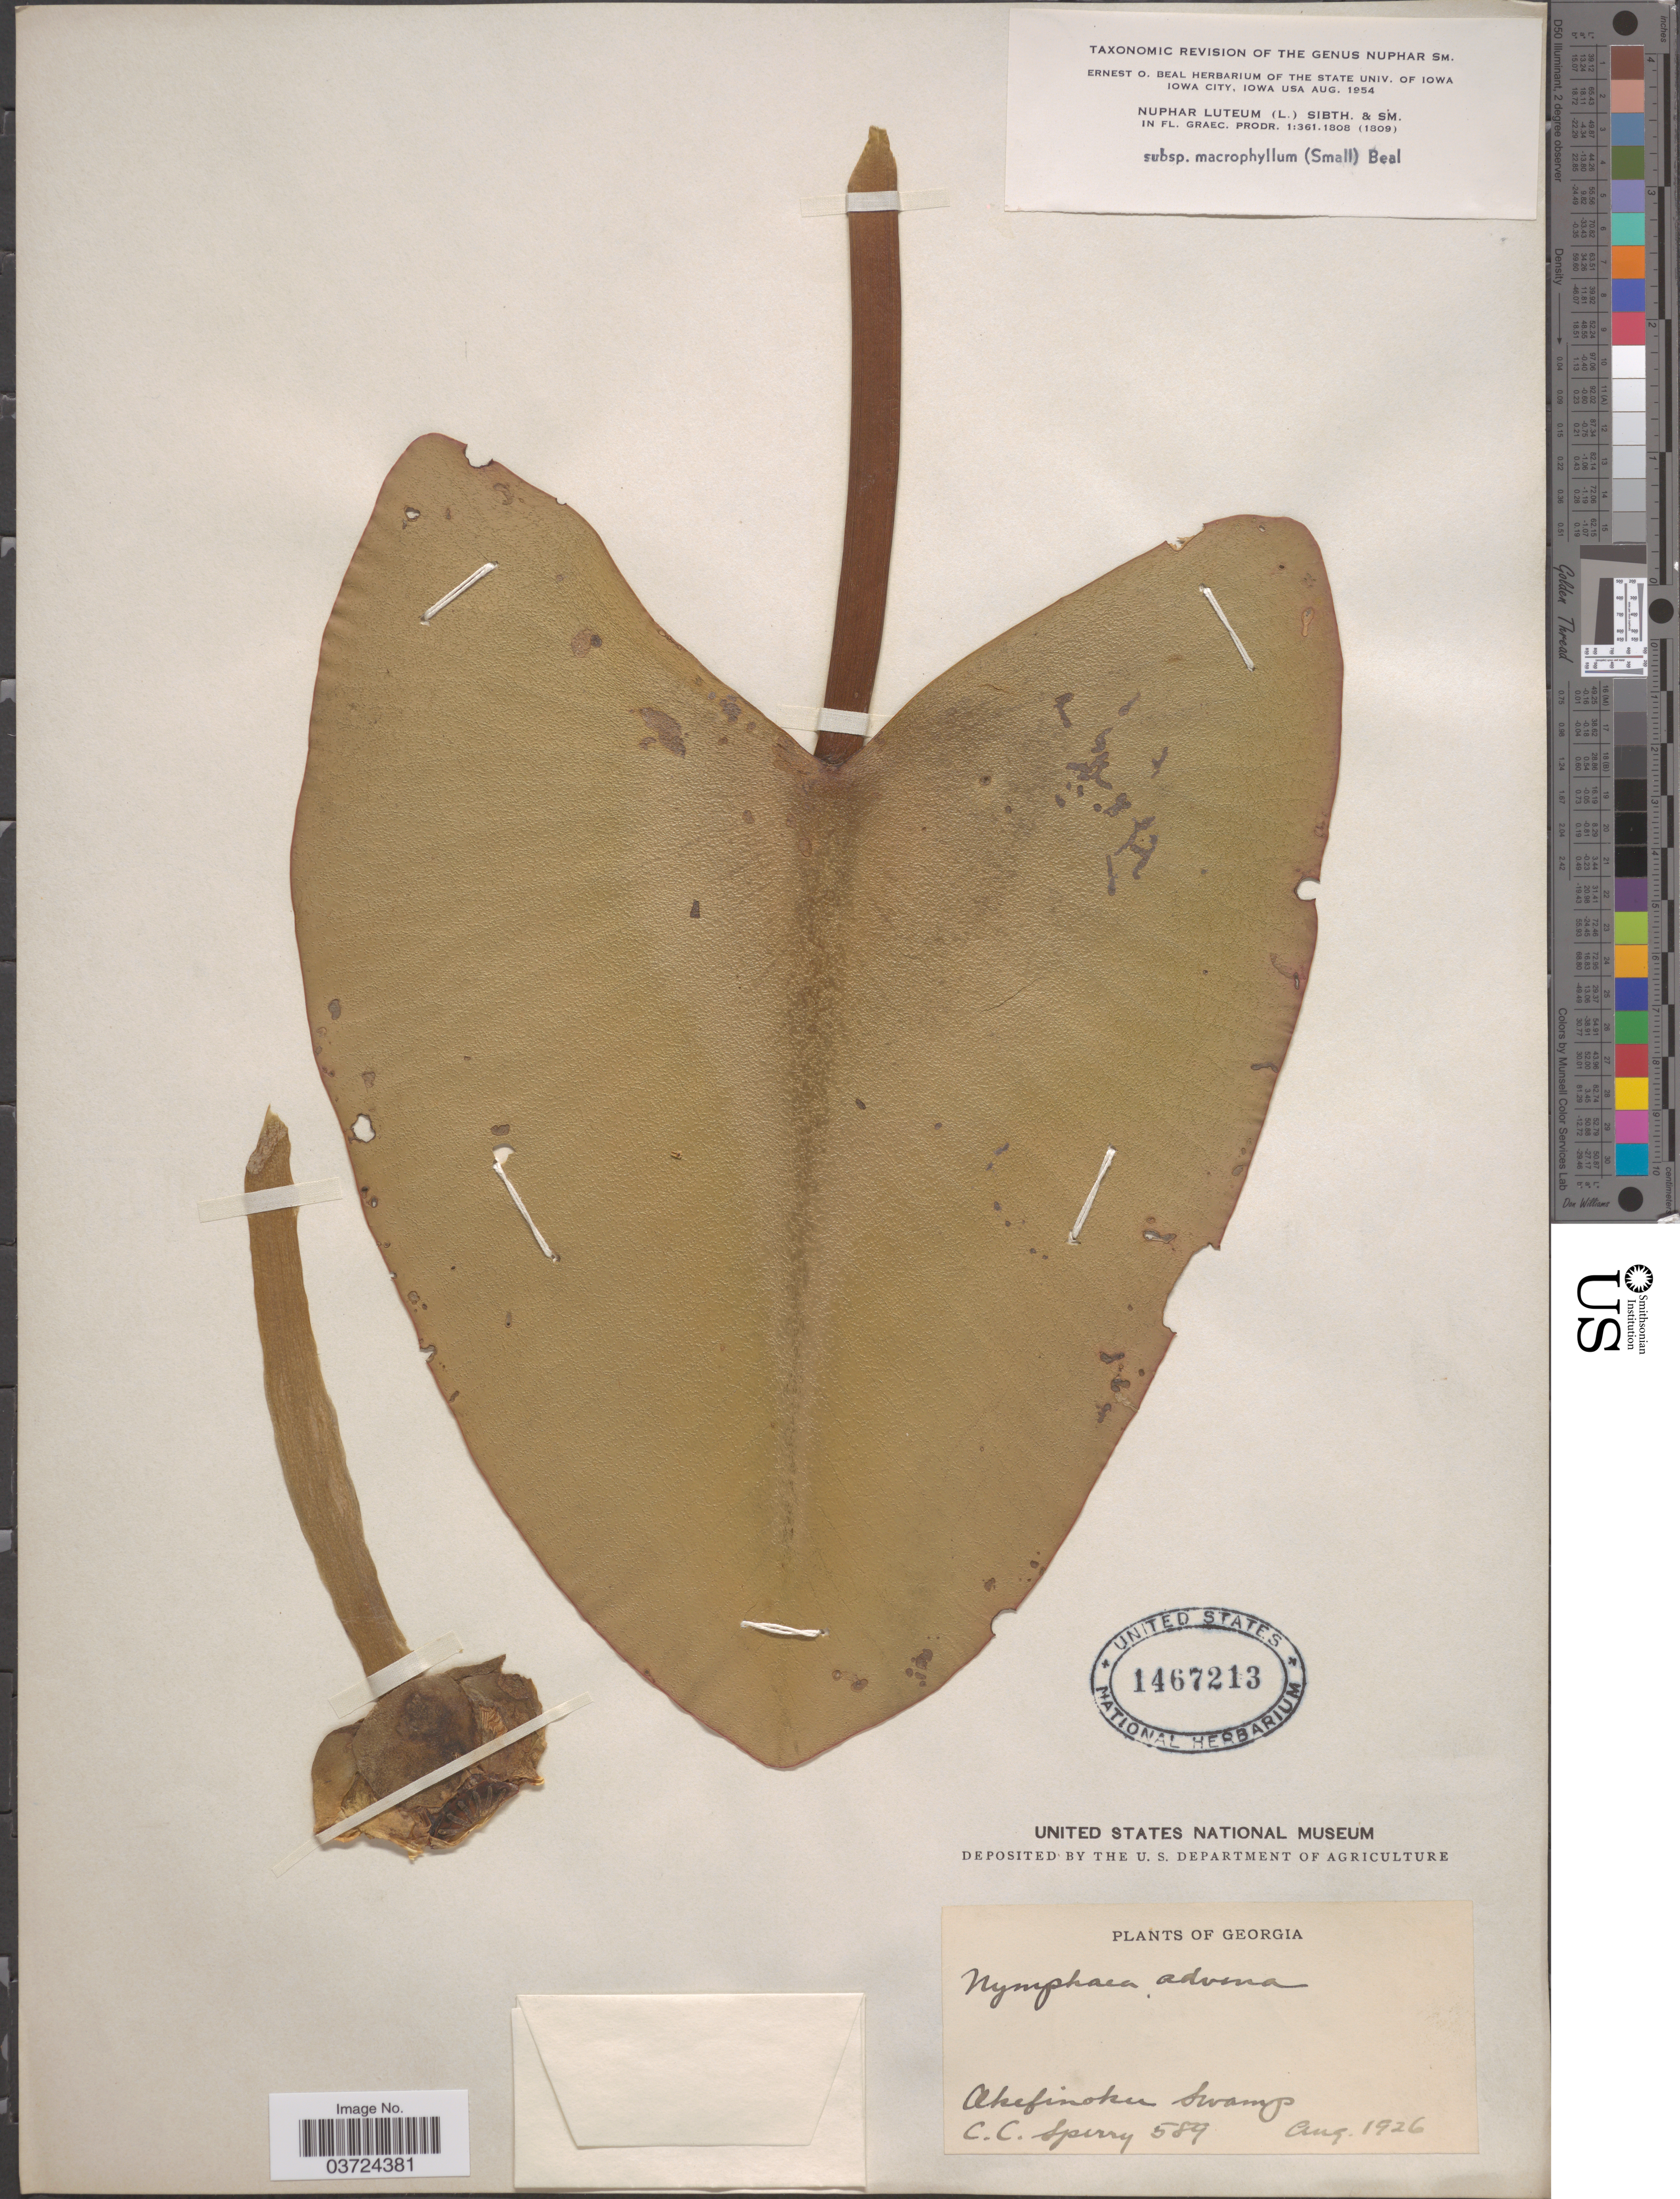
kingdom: Plantae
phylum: Tracheophyta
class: Magnoliopsida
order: Nymphaeales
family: Nymphaeaceae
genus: Nuphar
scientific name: Nuphar advena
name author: (Aiton) W.T. Aiton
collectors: C. C. Sperry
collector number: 589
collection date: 1926-08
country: United States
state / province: Georgia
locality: Akefinoku Swamp.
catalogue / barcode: US 1467213